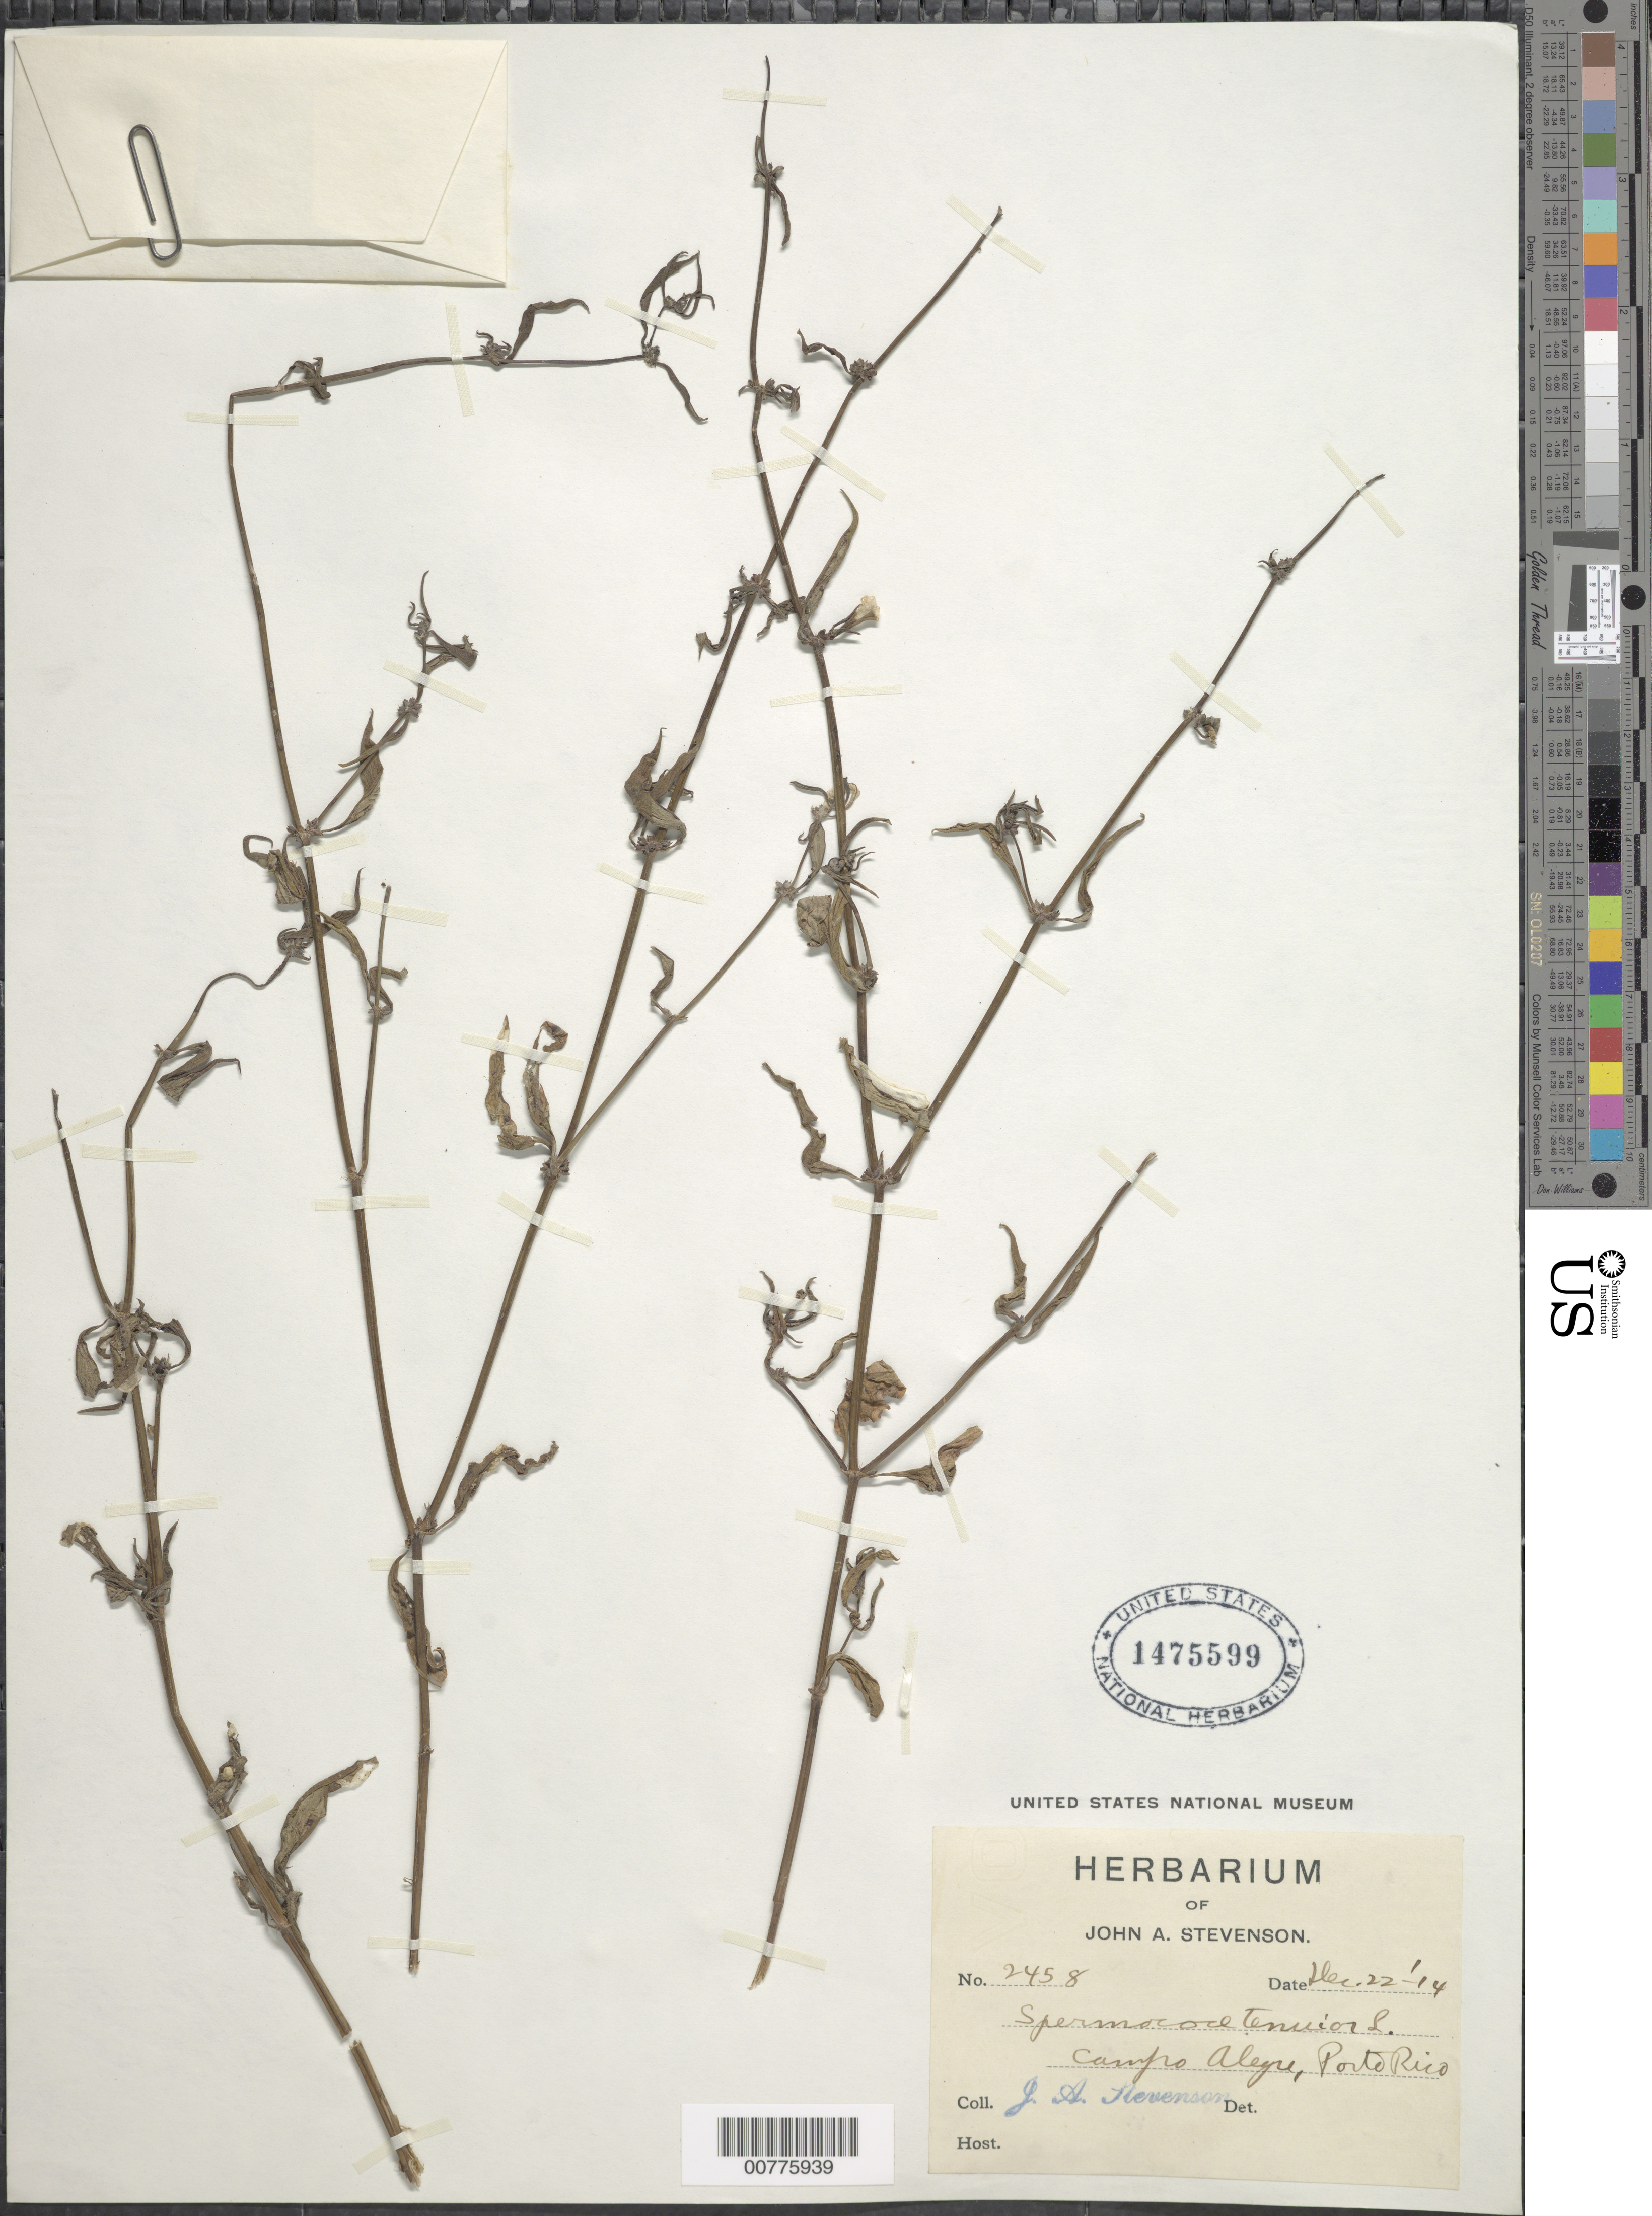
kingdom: Plantae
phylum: Tracheophyta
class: Magnoliopsida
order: Gentianales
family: Rubiaceae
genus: Spermacoce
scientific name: Spermacoce tenuior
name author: L.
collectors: J. Stevenson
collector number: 2458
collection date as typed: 22 Dec 1914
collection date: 1914-12-22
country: Puerto Rico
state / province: Manatí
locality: Campo Alegre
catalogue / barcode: US 1475599